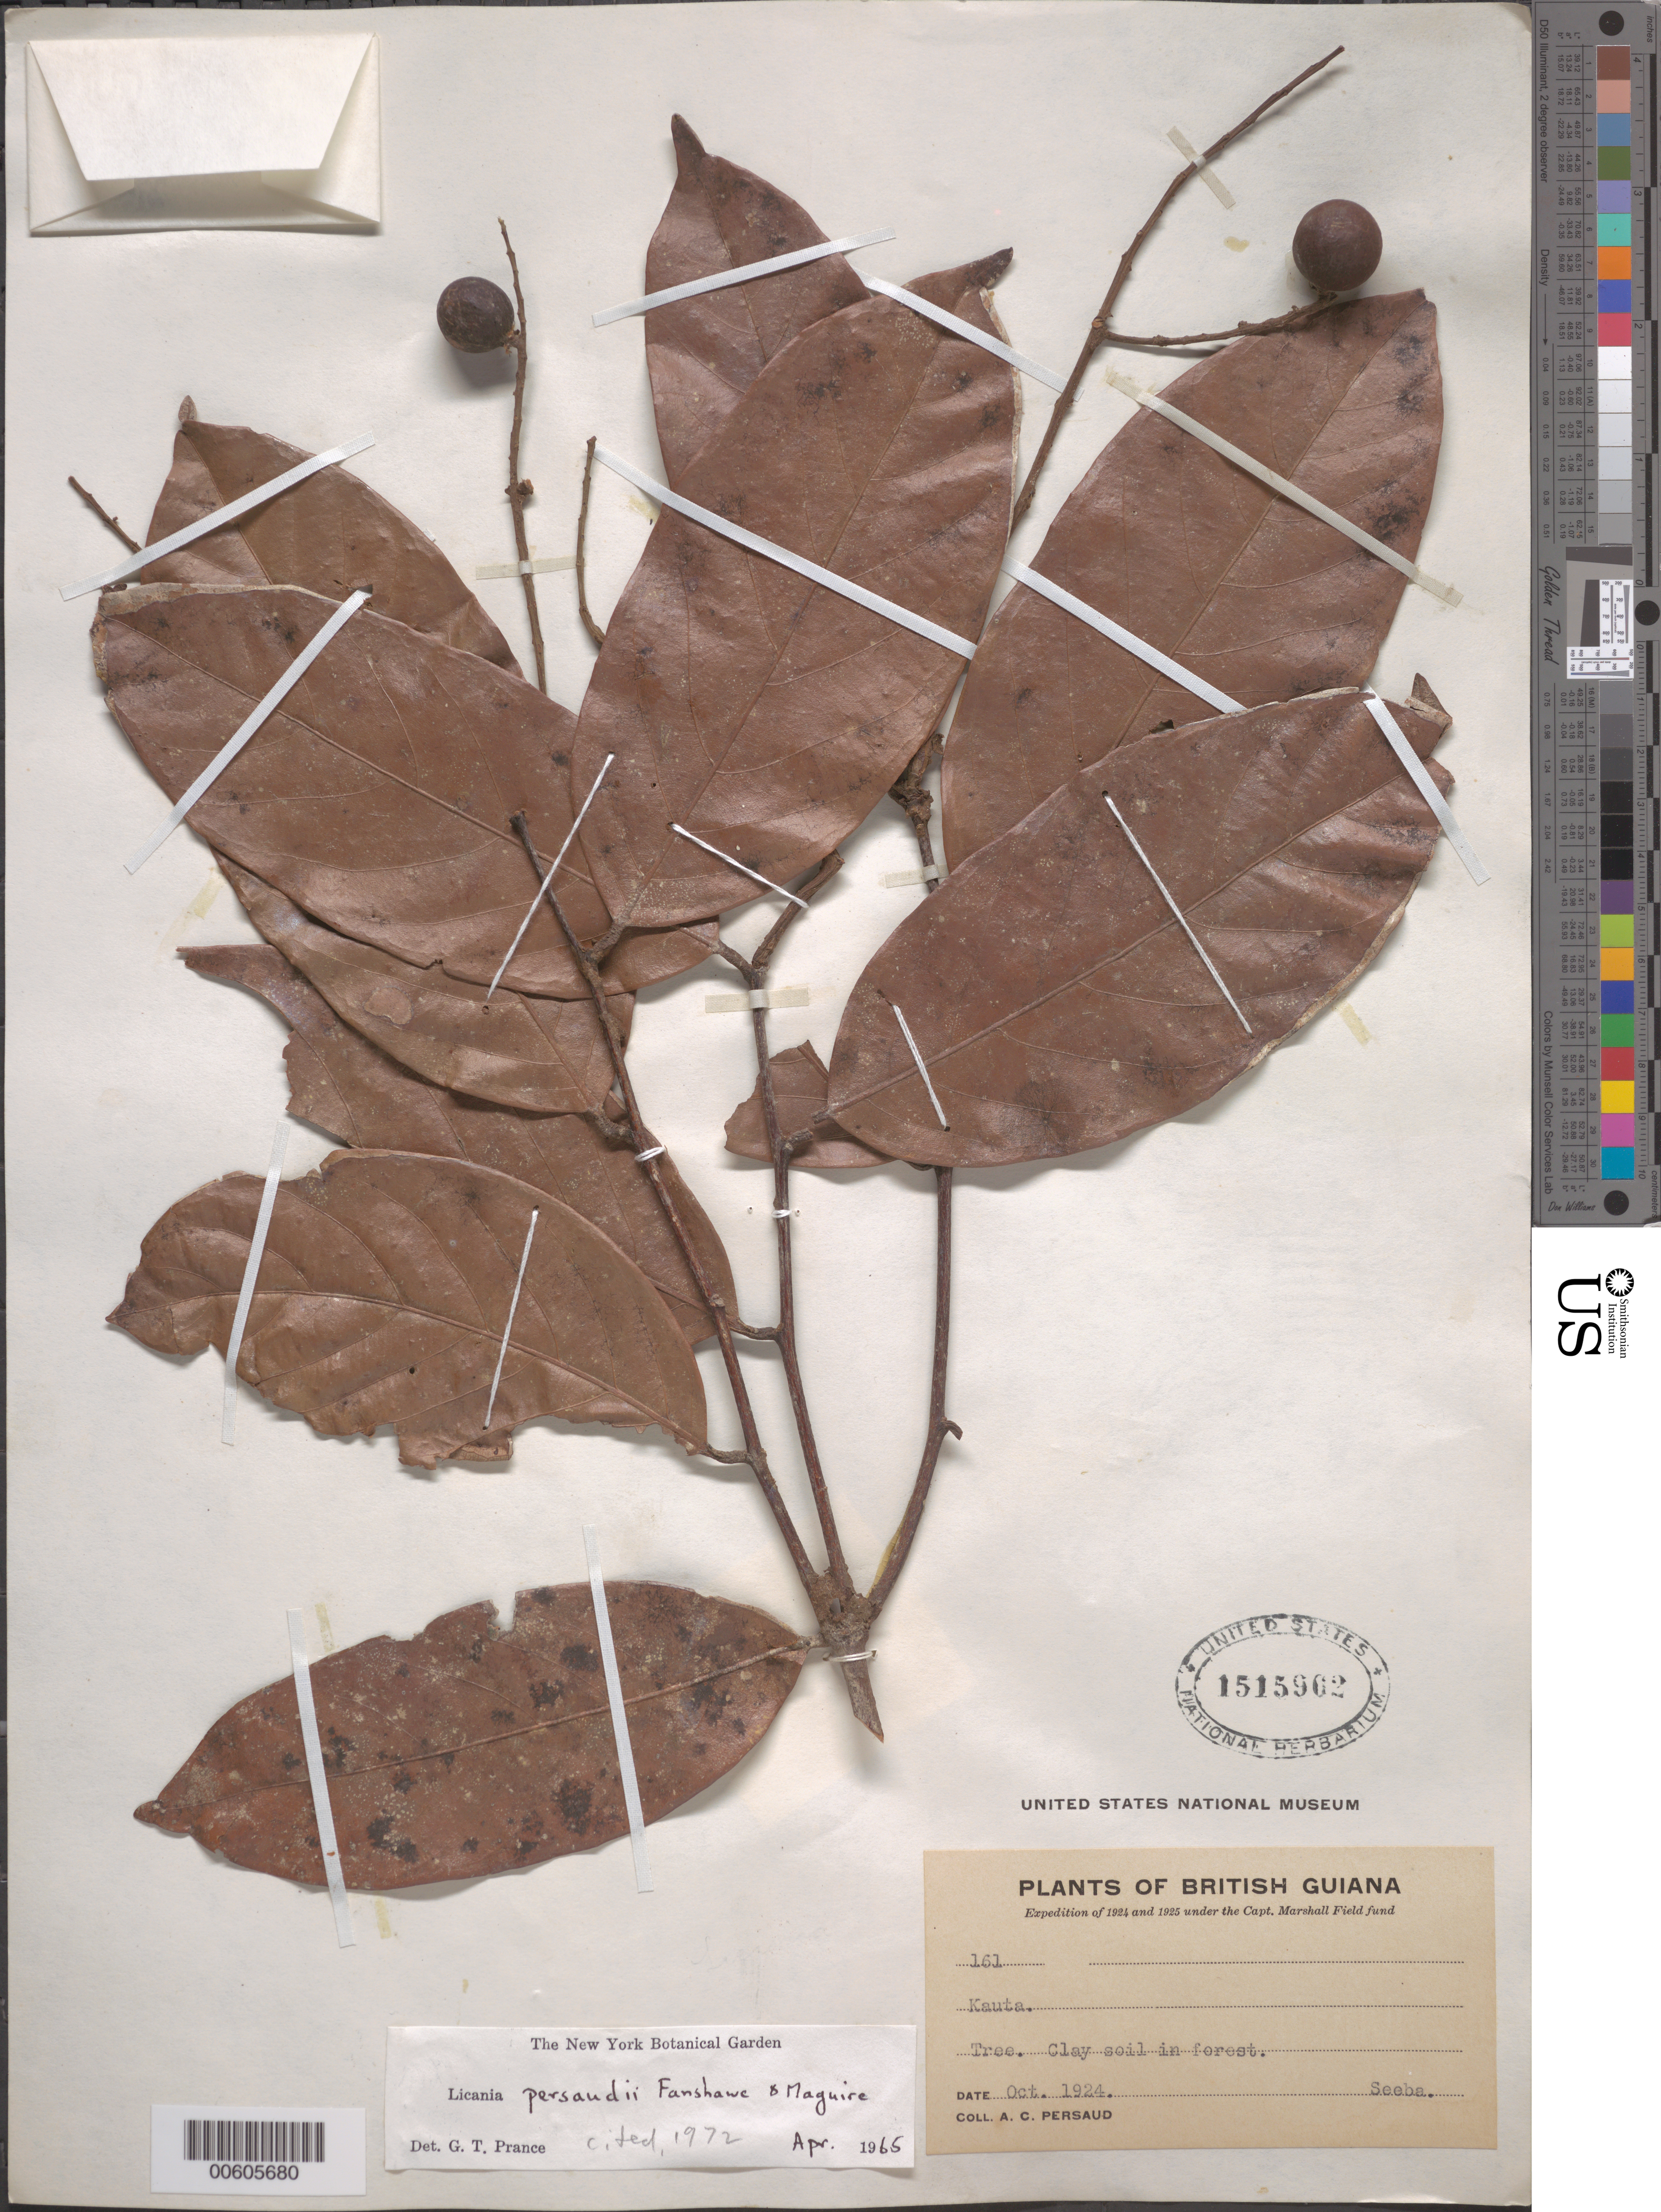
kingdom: Plantae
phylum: Tracheophyta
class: Magnoliopsida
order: Malpighiales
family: Chrysobalanaceae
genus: Leptobalanus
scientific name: Leptobalanus persaudii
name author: (Fanshawe & Maguire) Sothers & Prance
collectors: A. Persaud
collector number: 161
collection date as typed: Oct-24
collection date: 1924-10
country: Guyana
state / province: Demerara-Mahaica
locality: Seeba, Kauta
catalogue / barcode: US 1515962